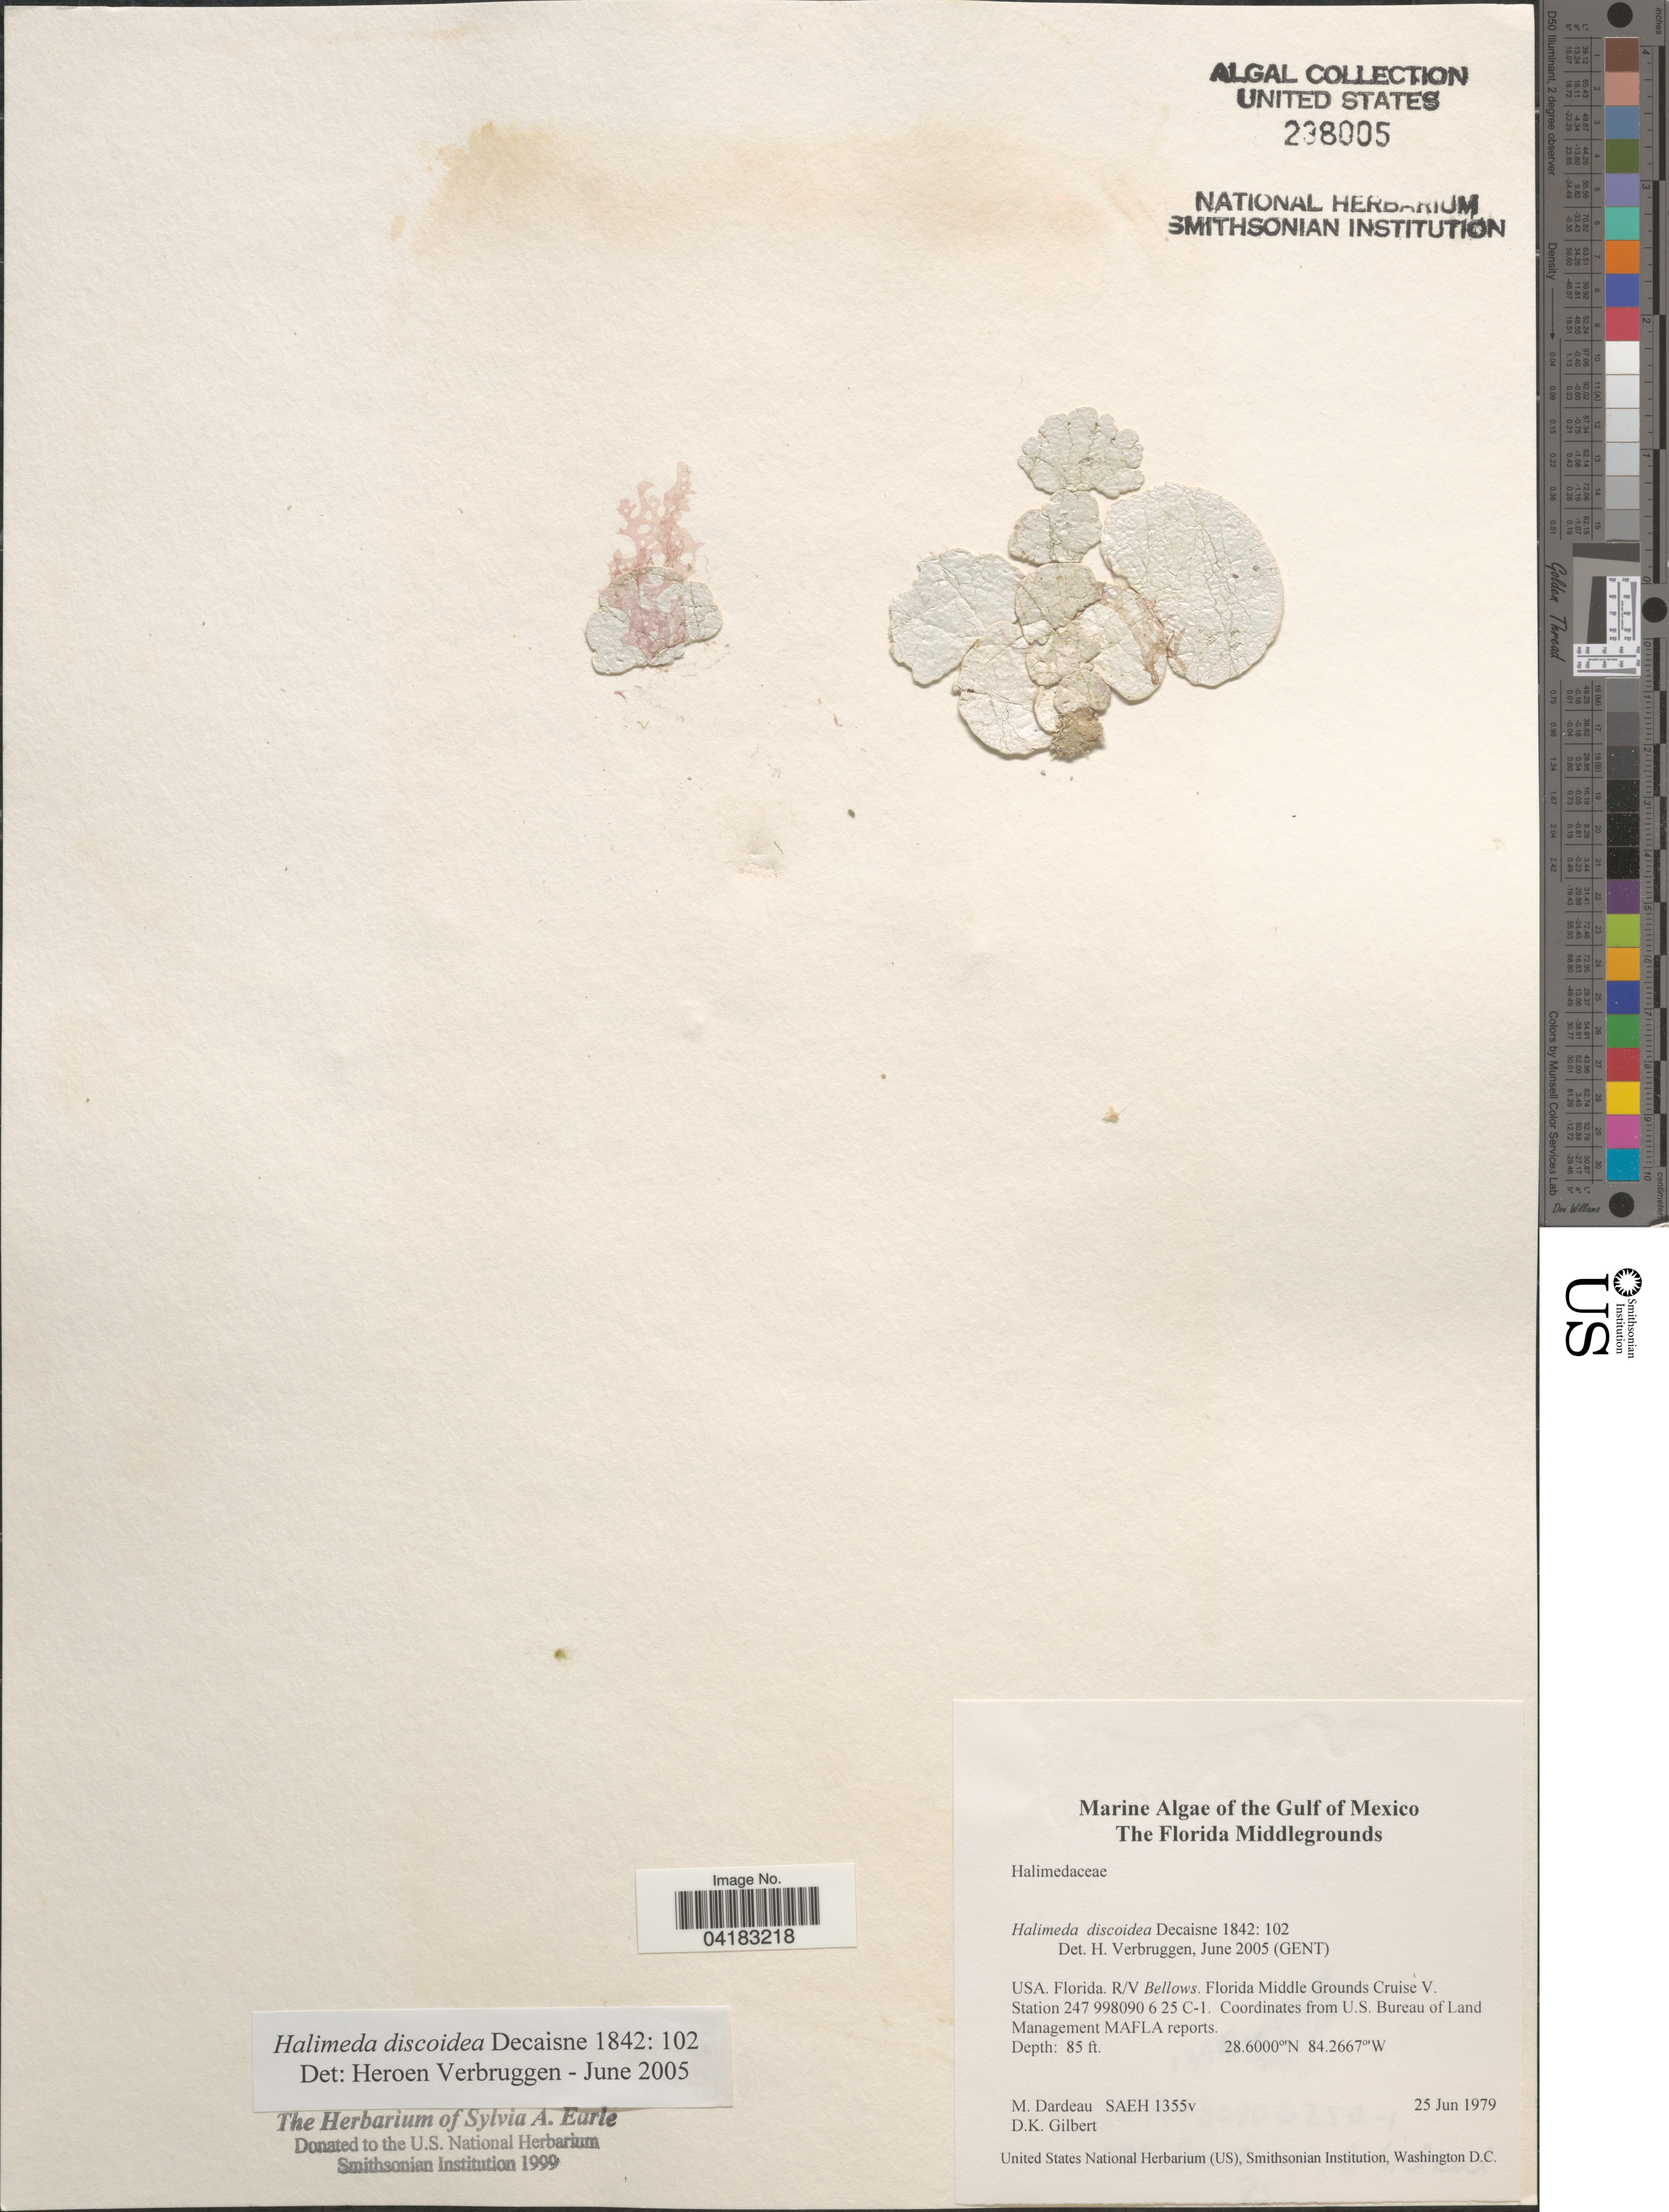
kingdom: Plantae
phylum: Chlorophyta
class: Ulvophyceae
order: Bryopsidales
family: Halimedaceae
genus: Halimeda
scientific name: Halimeda discoidea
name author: Decne.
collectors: M. Dardeau & D. Gilbert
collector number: SAEH1355v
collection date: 1979-06-25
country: United States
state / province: Florida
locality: Gulf of Mexico. R/V Bellows. Florida Middle Grounds Cruise V. Station 247 998090 6 25 C-1.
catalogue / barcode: US 238005